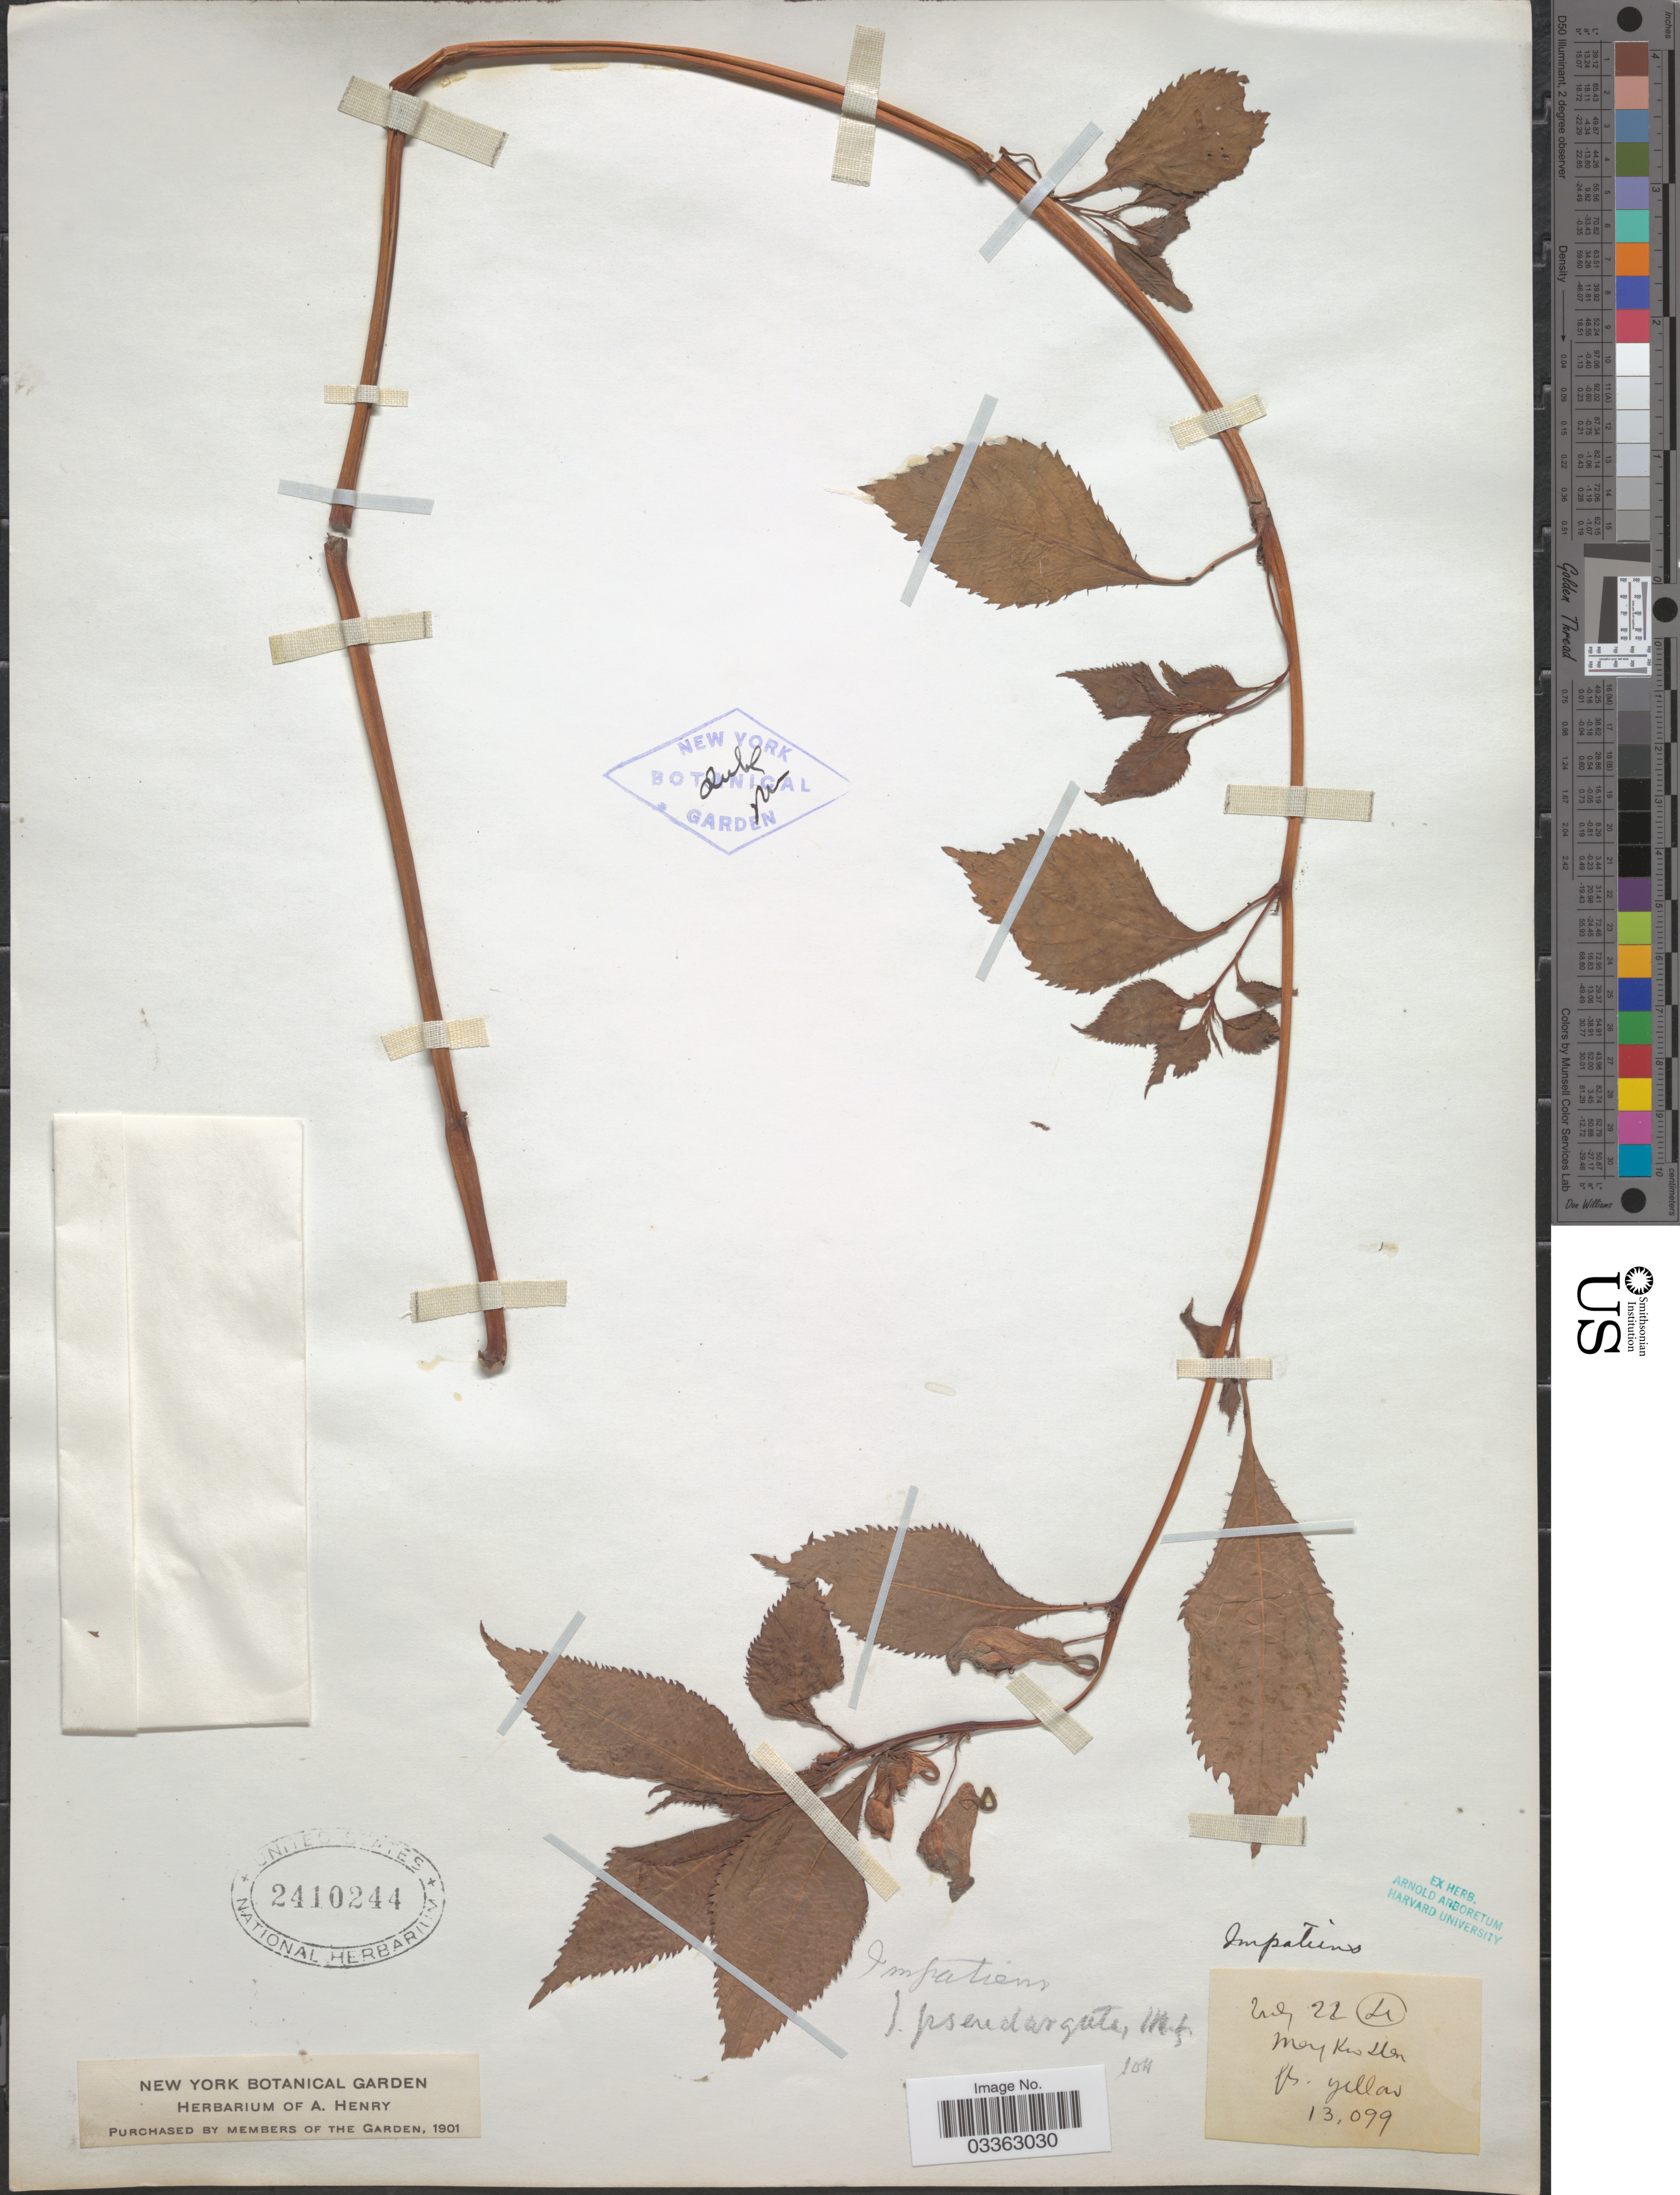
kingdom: Plantae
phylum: Tracheophyta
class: Magnoliopsida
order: Ericales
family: Balsaminaceae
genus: Impatiens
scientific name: Impatiens pseudarguta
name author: Hook. f.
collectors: Ex herb. A. Henry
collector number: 13099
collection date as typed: Transcribed d/m/y: /7/22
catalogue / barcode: US 2410244